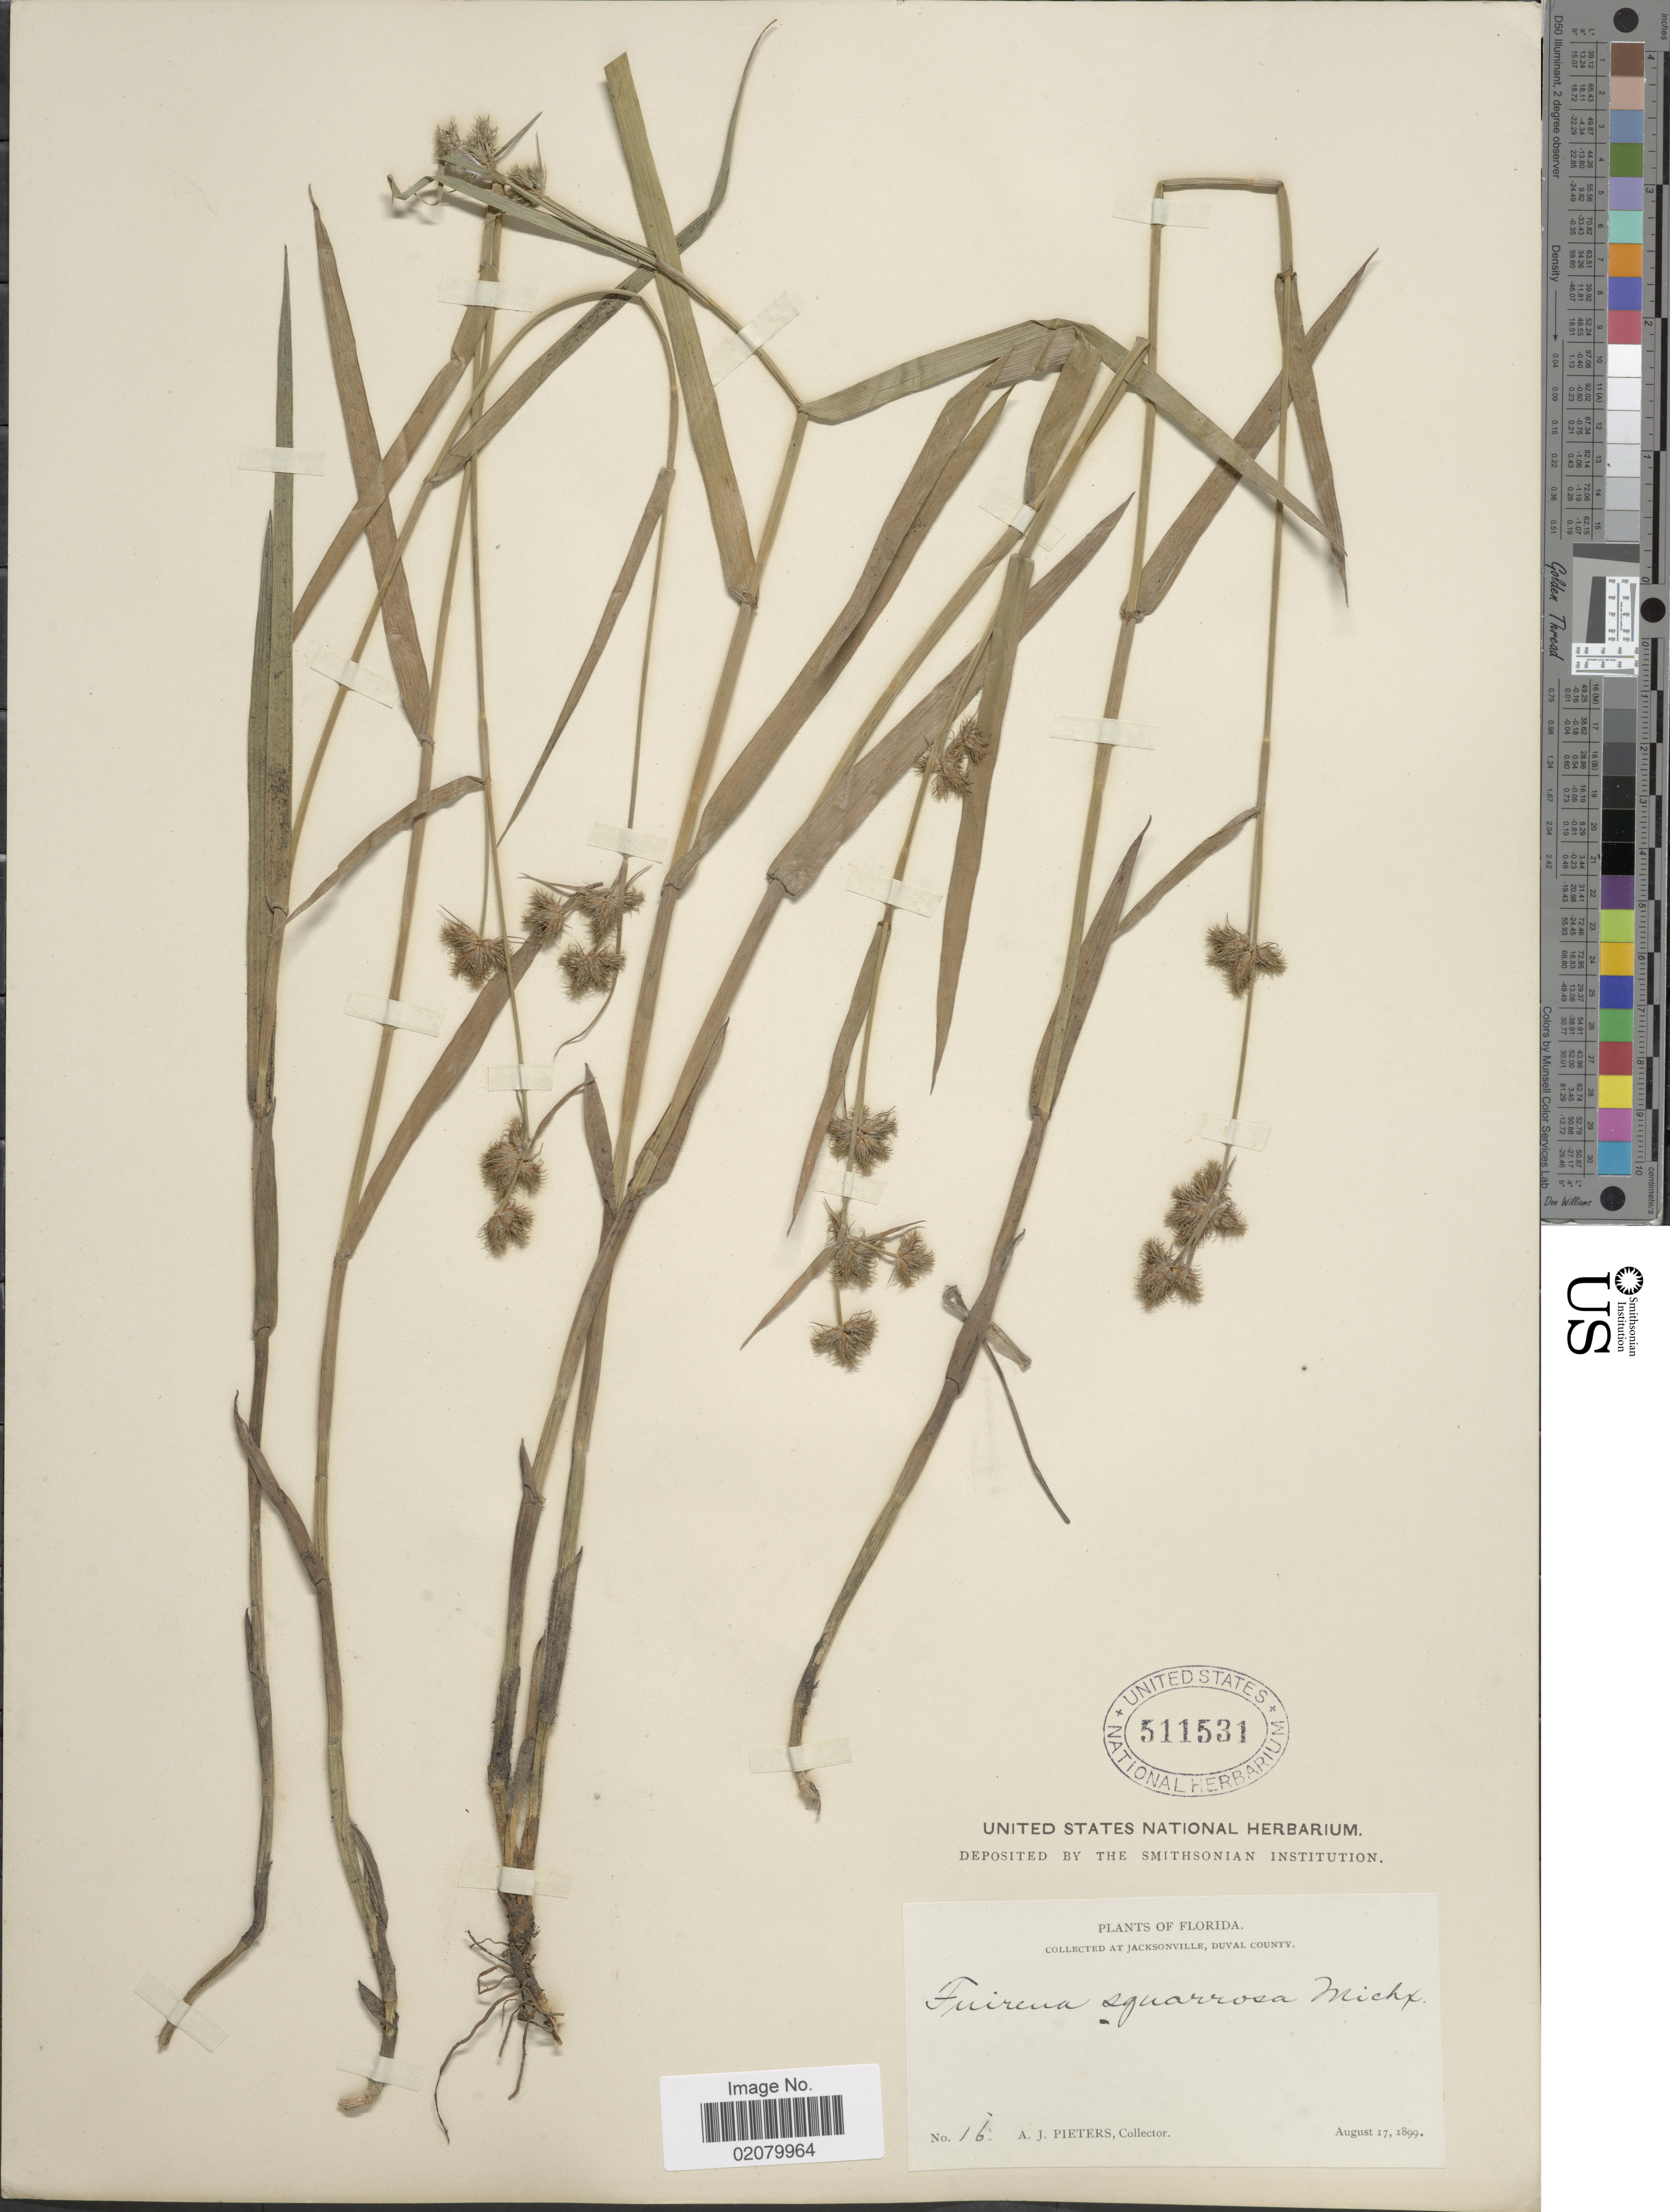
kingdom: Plantae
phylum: Tracheophyta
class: Liliopsida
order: Poales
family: Cyperaceae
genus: Fuirena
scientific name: Fuirena squarrosa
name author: Michx.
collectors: A. Pieters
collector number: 16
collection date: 1899-08-17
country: United States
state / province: Florida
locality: At Jacksonville, Duval County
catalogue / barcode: US 511531